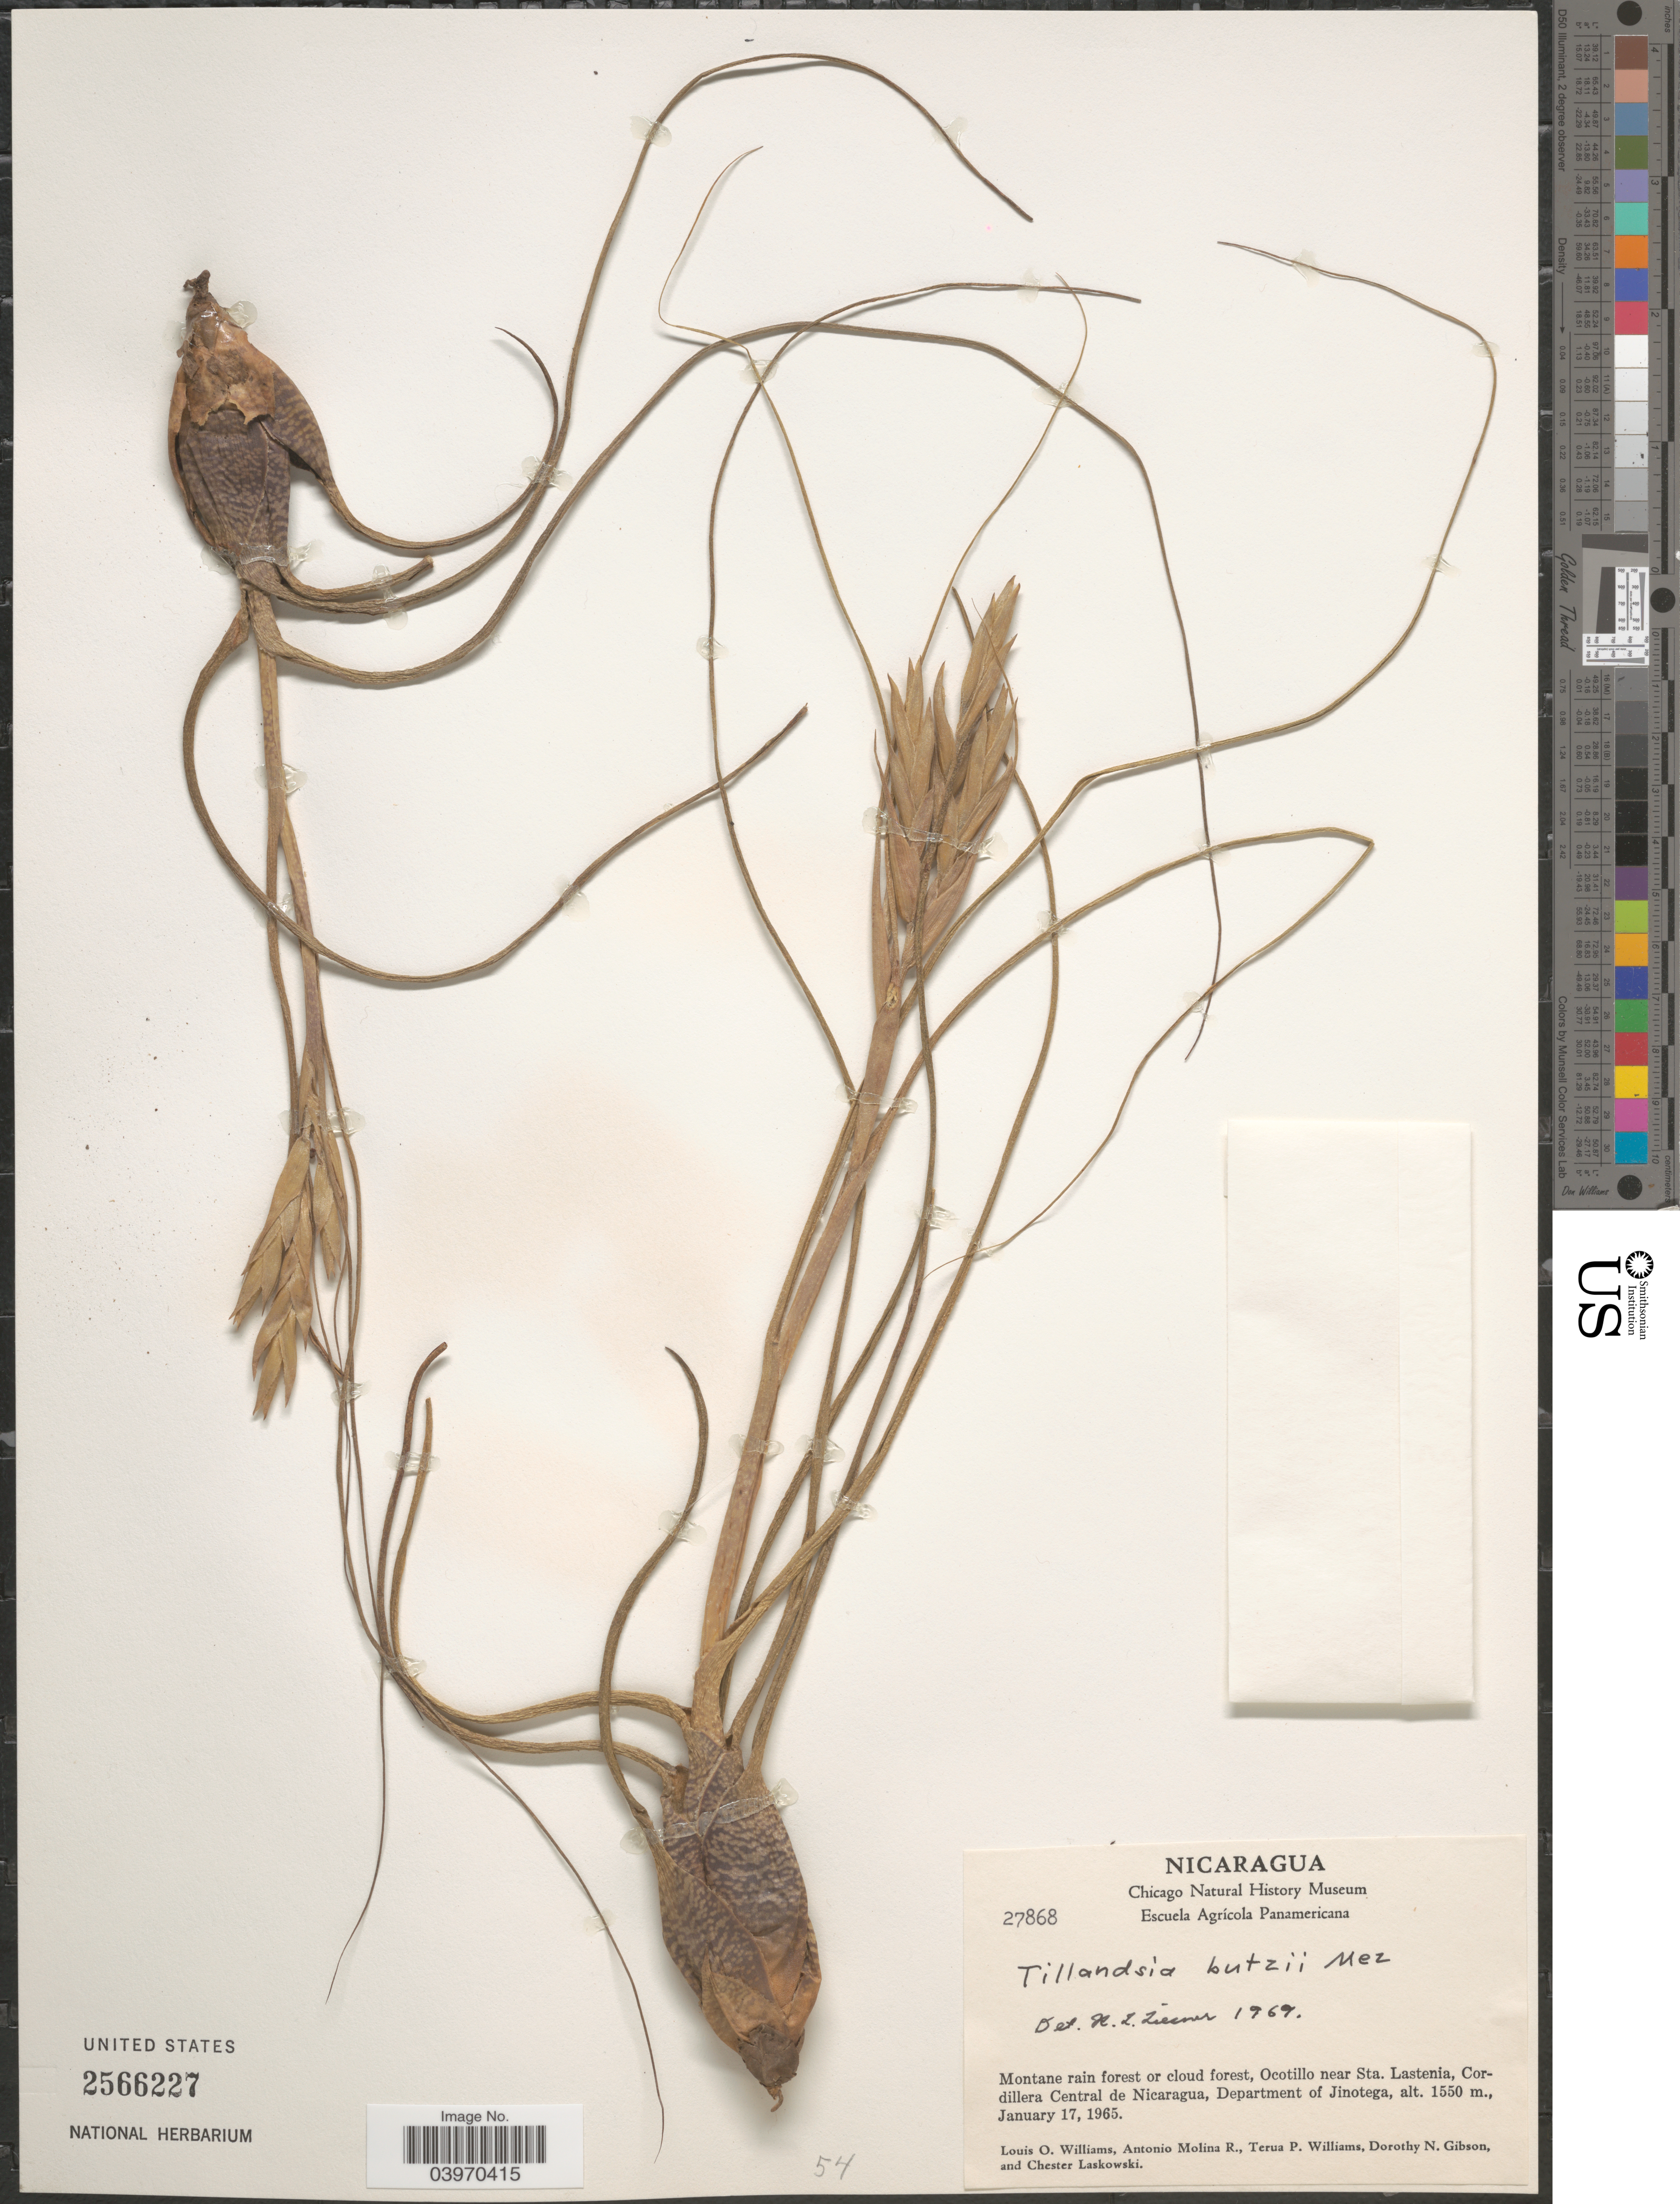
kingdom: Plantae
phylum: Tracheophyta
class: Liliopsida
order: Poales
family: Bromeliaceae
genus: Tillandsia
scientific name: Tillandsia butzii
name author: Mez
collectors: L. O. Williams, A. Molina R., T. P. Williams, D. N. Gibson & C. Laskowski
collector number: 27868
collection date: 1965-01-17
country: Nicaragua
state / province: Jinotega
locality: Montane rain forest or cloud forest, Ocotillo near Sta. Lastenia, Cordillera Central de Nicaragua, Department of Jinotega.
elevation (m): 1550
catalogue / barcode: US 2566227